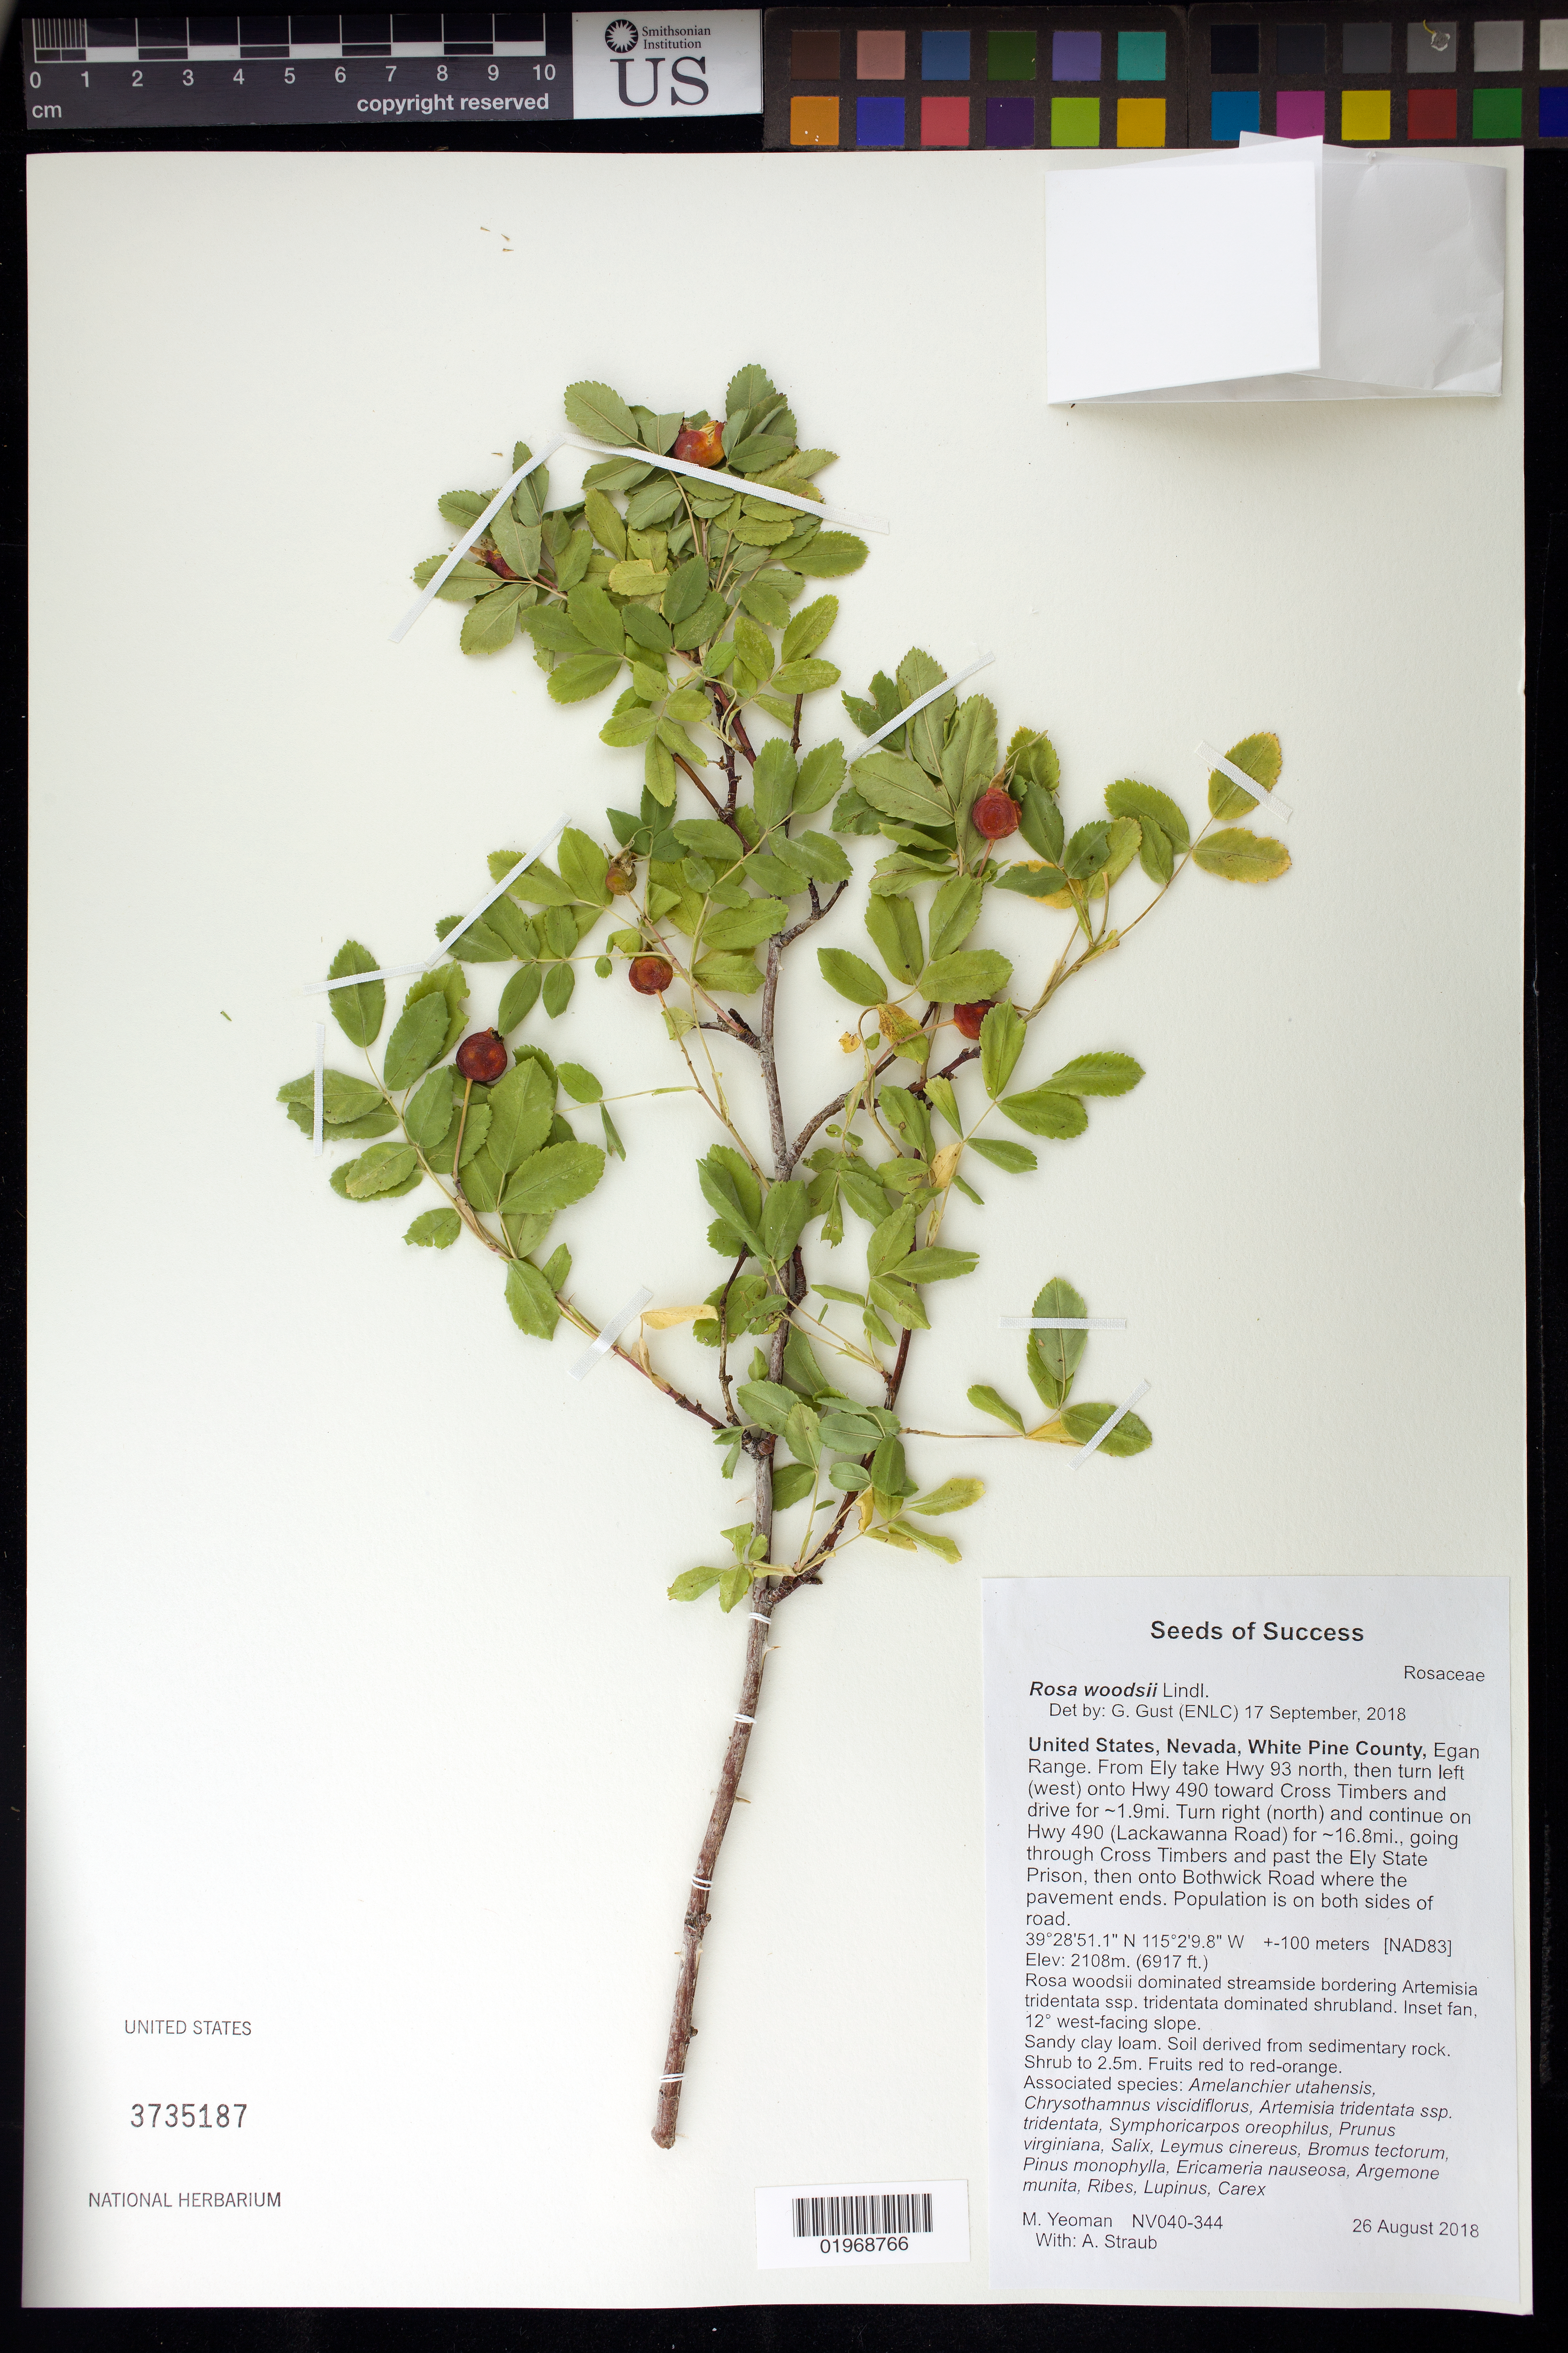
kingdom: Plantae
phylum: Tracheophyta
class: Magnoliopsida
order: Rosales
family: Rosaceae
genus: Rosa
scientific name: Rosa woodsii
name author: Lindl.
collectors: M. Yeoman & A. Straub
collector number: NV040-344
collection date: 2018-08-26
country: United States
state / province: Nevada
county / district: White Pine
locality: Egan Range, both sides of Bothwick Road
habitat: Sandy clay loam. Soil derived from sedimentary rock.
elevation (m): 2108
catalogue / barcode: US 3735187